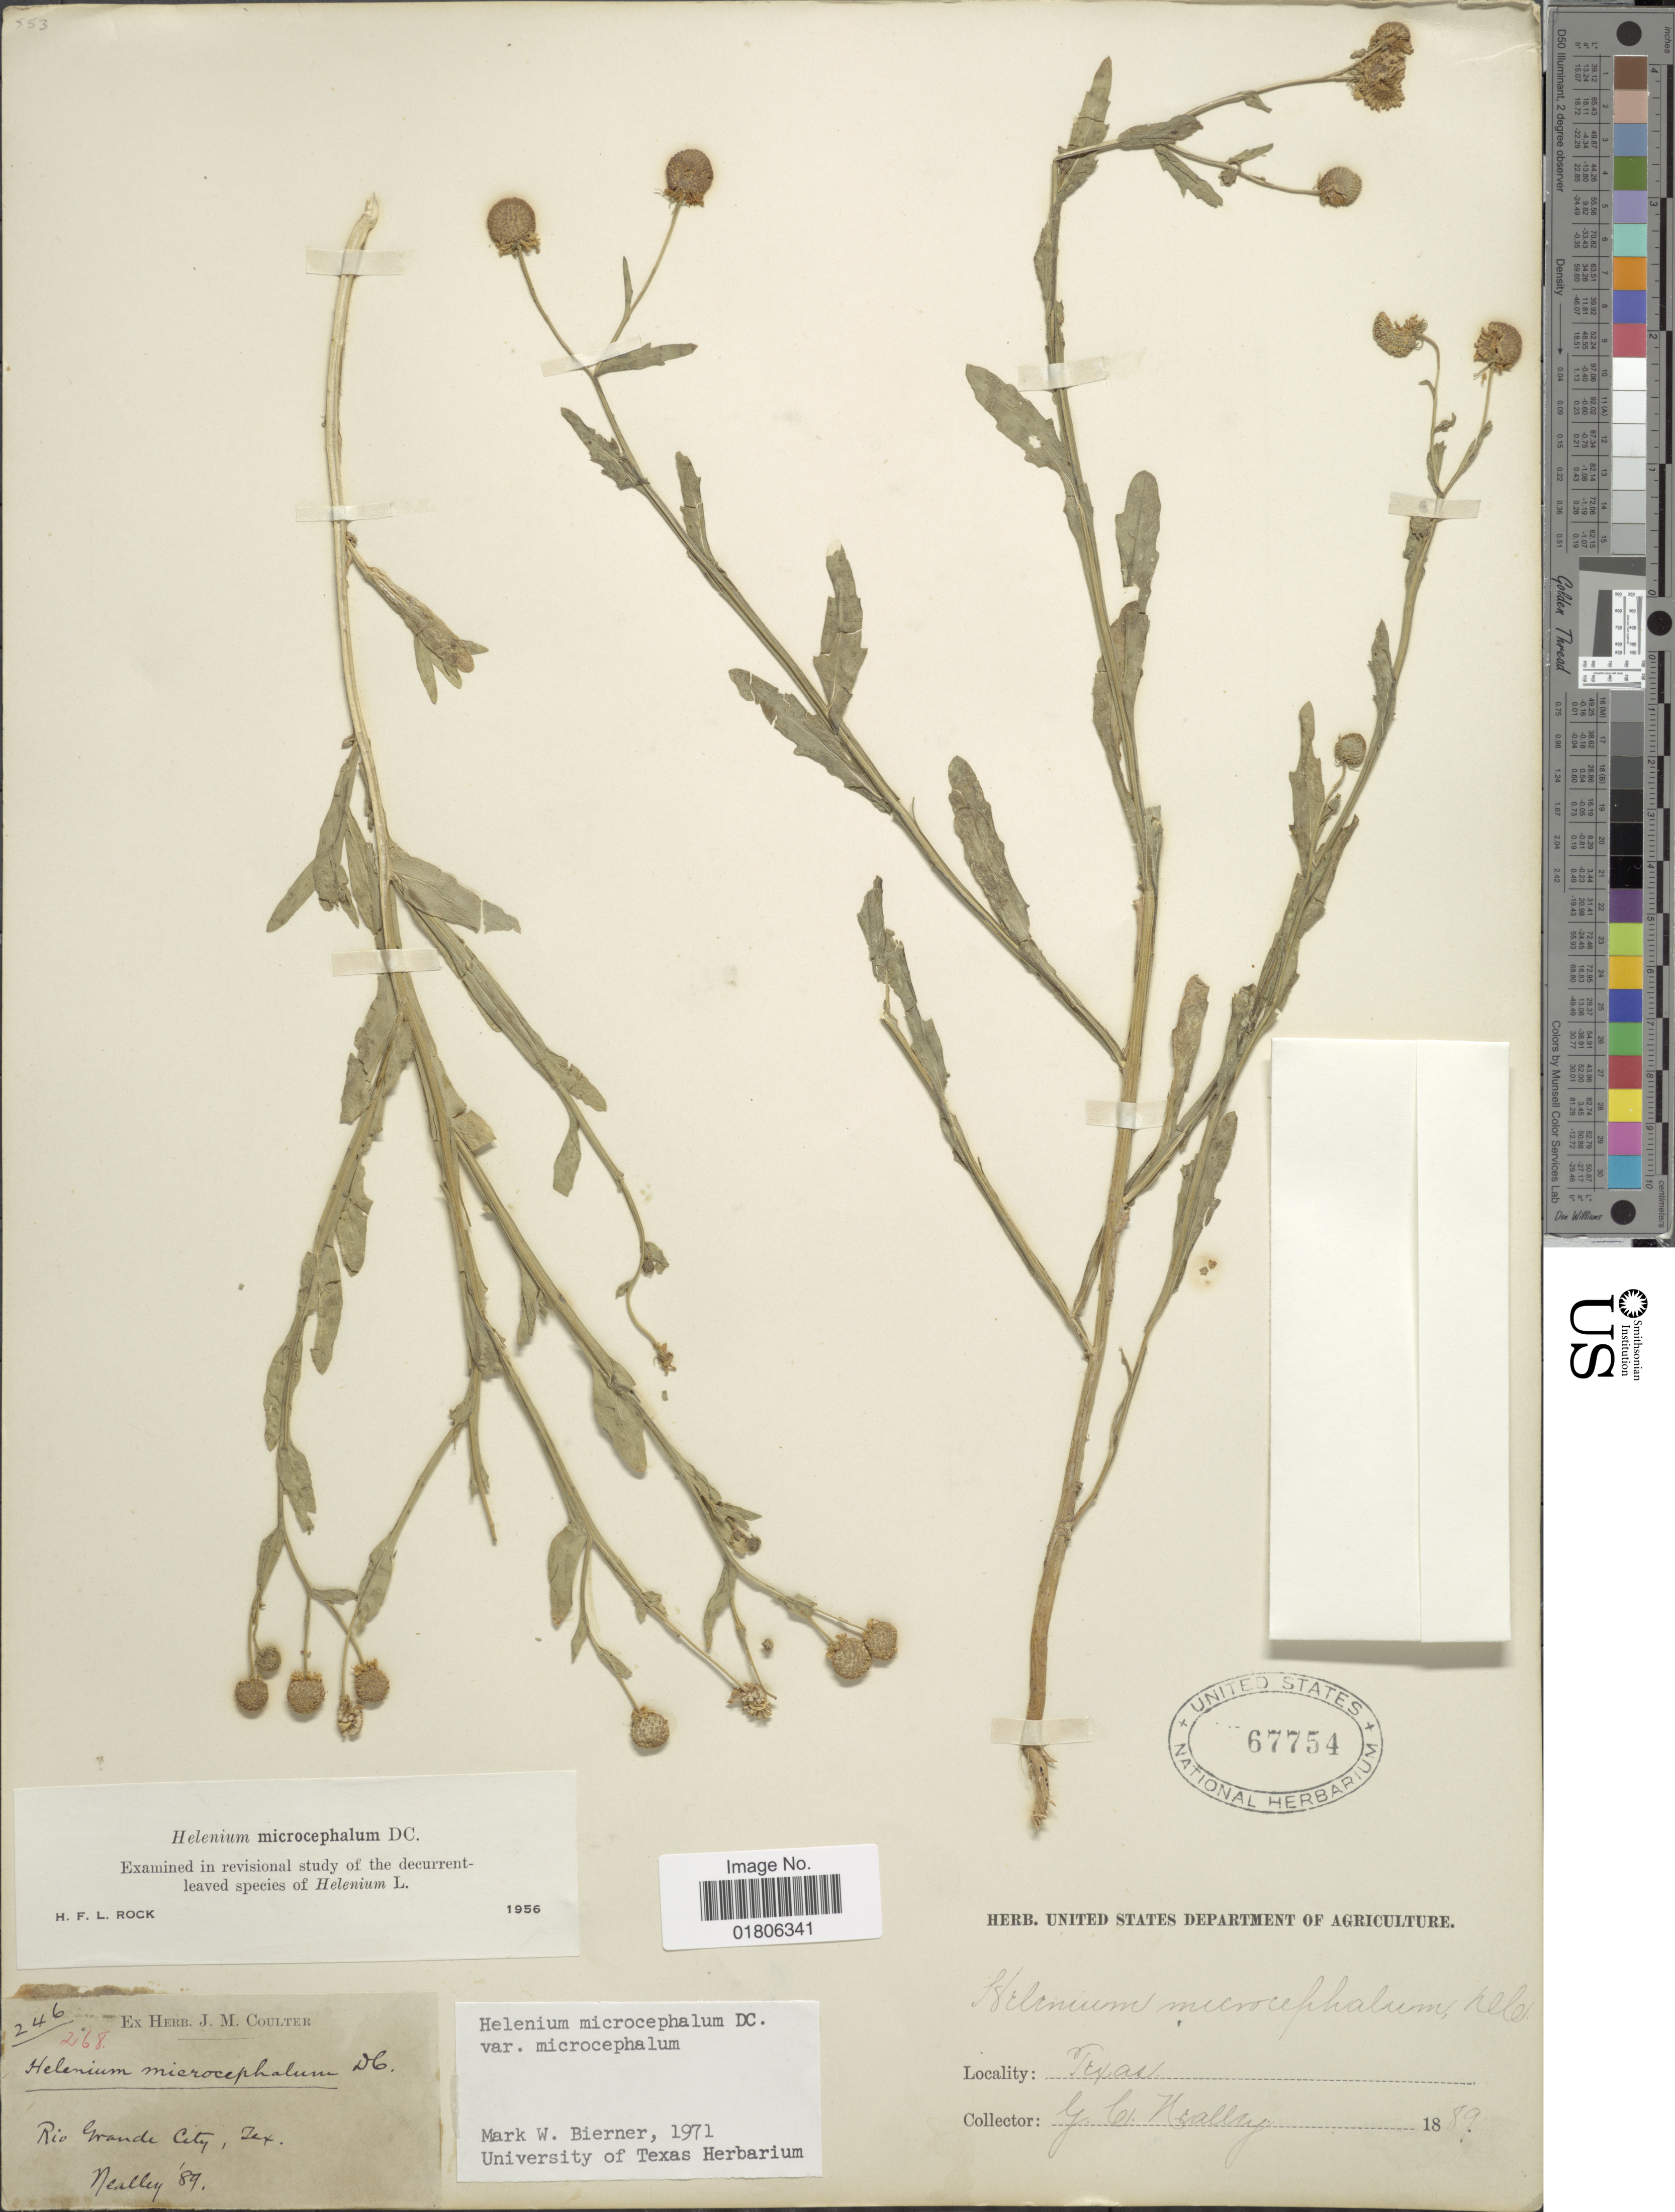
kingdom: Plantae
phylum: Tracheophyta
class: Magnoliopsida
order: Asterales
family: Asteraceae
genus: Helenium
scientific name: Helenium microcephalum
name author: DC.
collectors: G. C. Nealley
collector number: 246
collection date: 1889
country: United States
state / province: Texas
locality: Rio Grande City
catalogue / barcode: US 67754